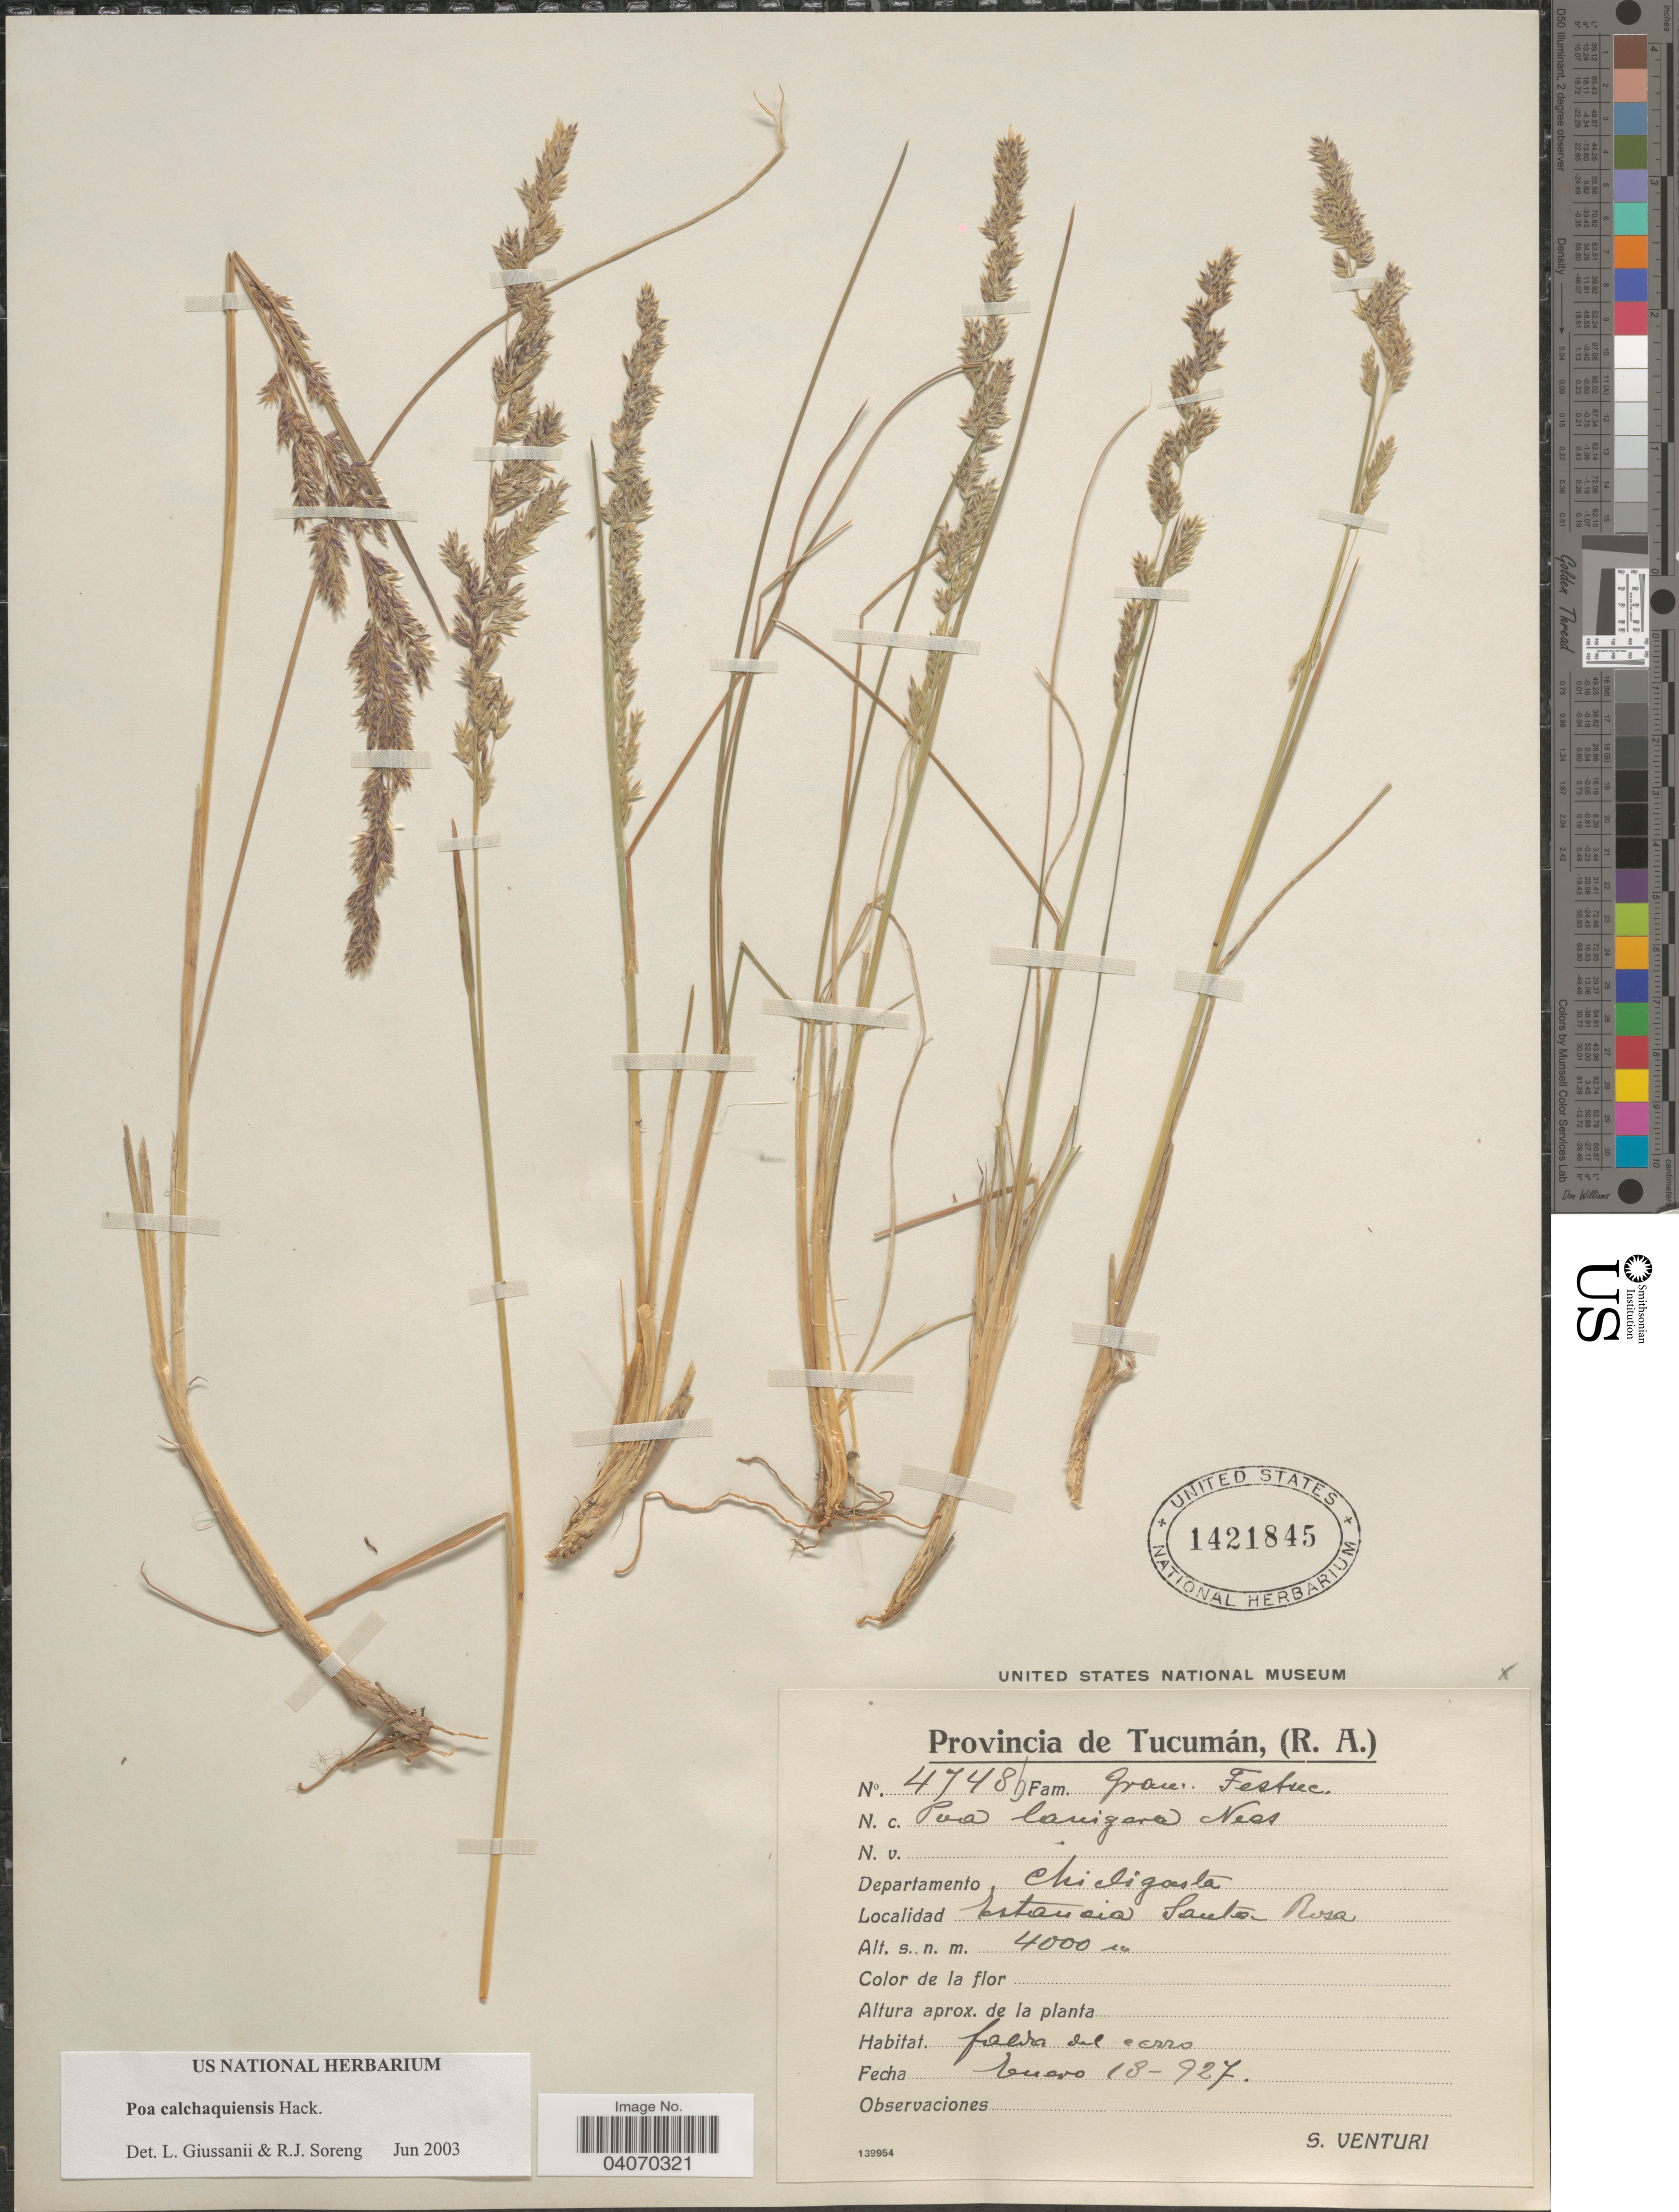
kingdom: Plantae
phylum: Tracheophyta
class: Liliopsida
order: Poales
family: Poaceae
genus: Poa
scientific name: Poa calchaquiensis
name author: Hack.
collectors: S. Venturi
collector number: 4748b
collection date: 1927-05-18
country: Argentina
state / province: Tucuman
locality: Departamento Chicligasta. Estancia Santa Rosa.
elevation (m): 4000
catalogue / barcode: US 1421845